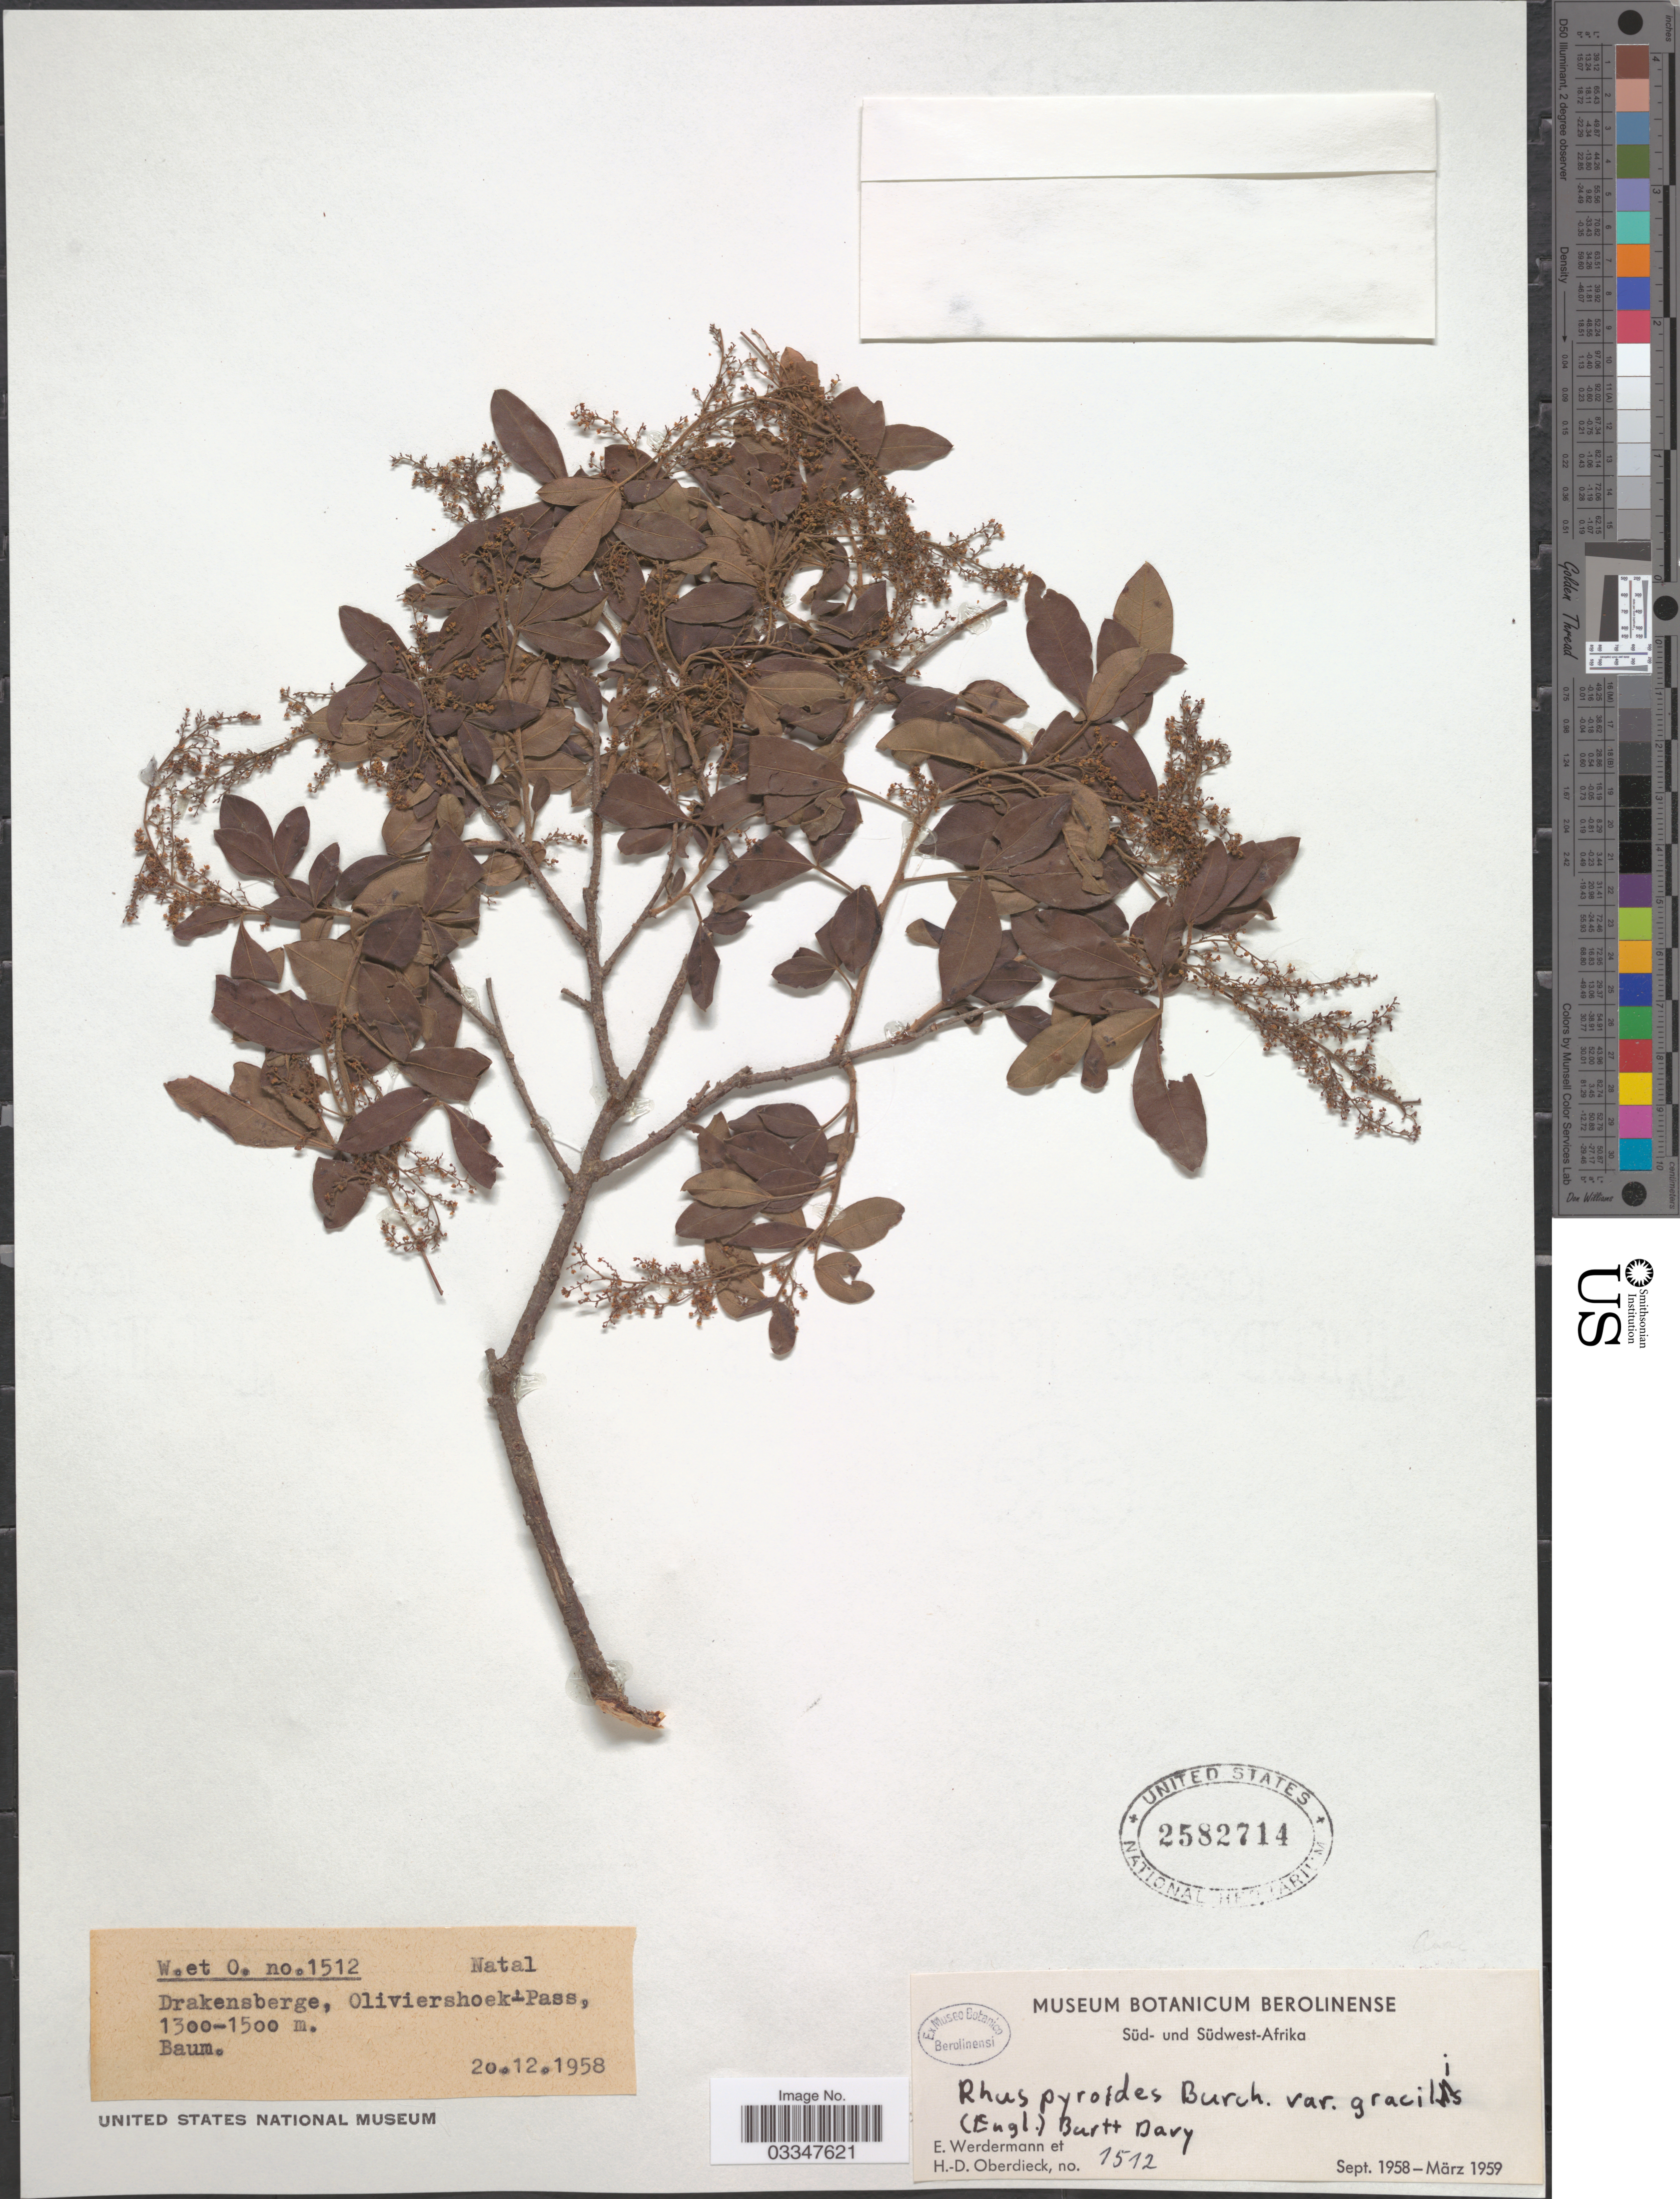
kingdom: Plantae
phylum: Tracheophyta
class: Magnoliopsida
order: Sapindales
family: Anacardiaceae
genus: Rhus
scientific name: Rhus pyroides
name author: Burch.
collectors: E. Werdermann & H. Oberdieck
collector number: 1512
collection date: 1958-12-20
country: South Africa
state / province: KwaZulu-Natal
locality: Natal. Drakensberge, Oliviershoek-Pass.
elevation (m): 1300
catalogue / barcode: US 2582714